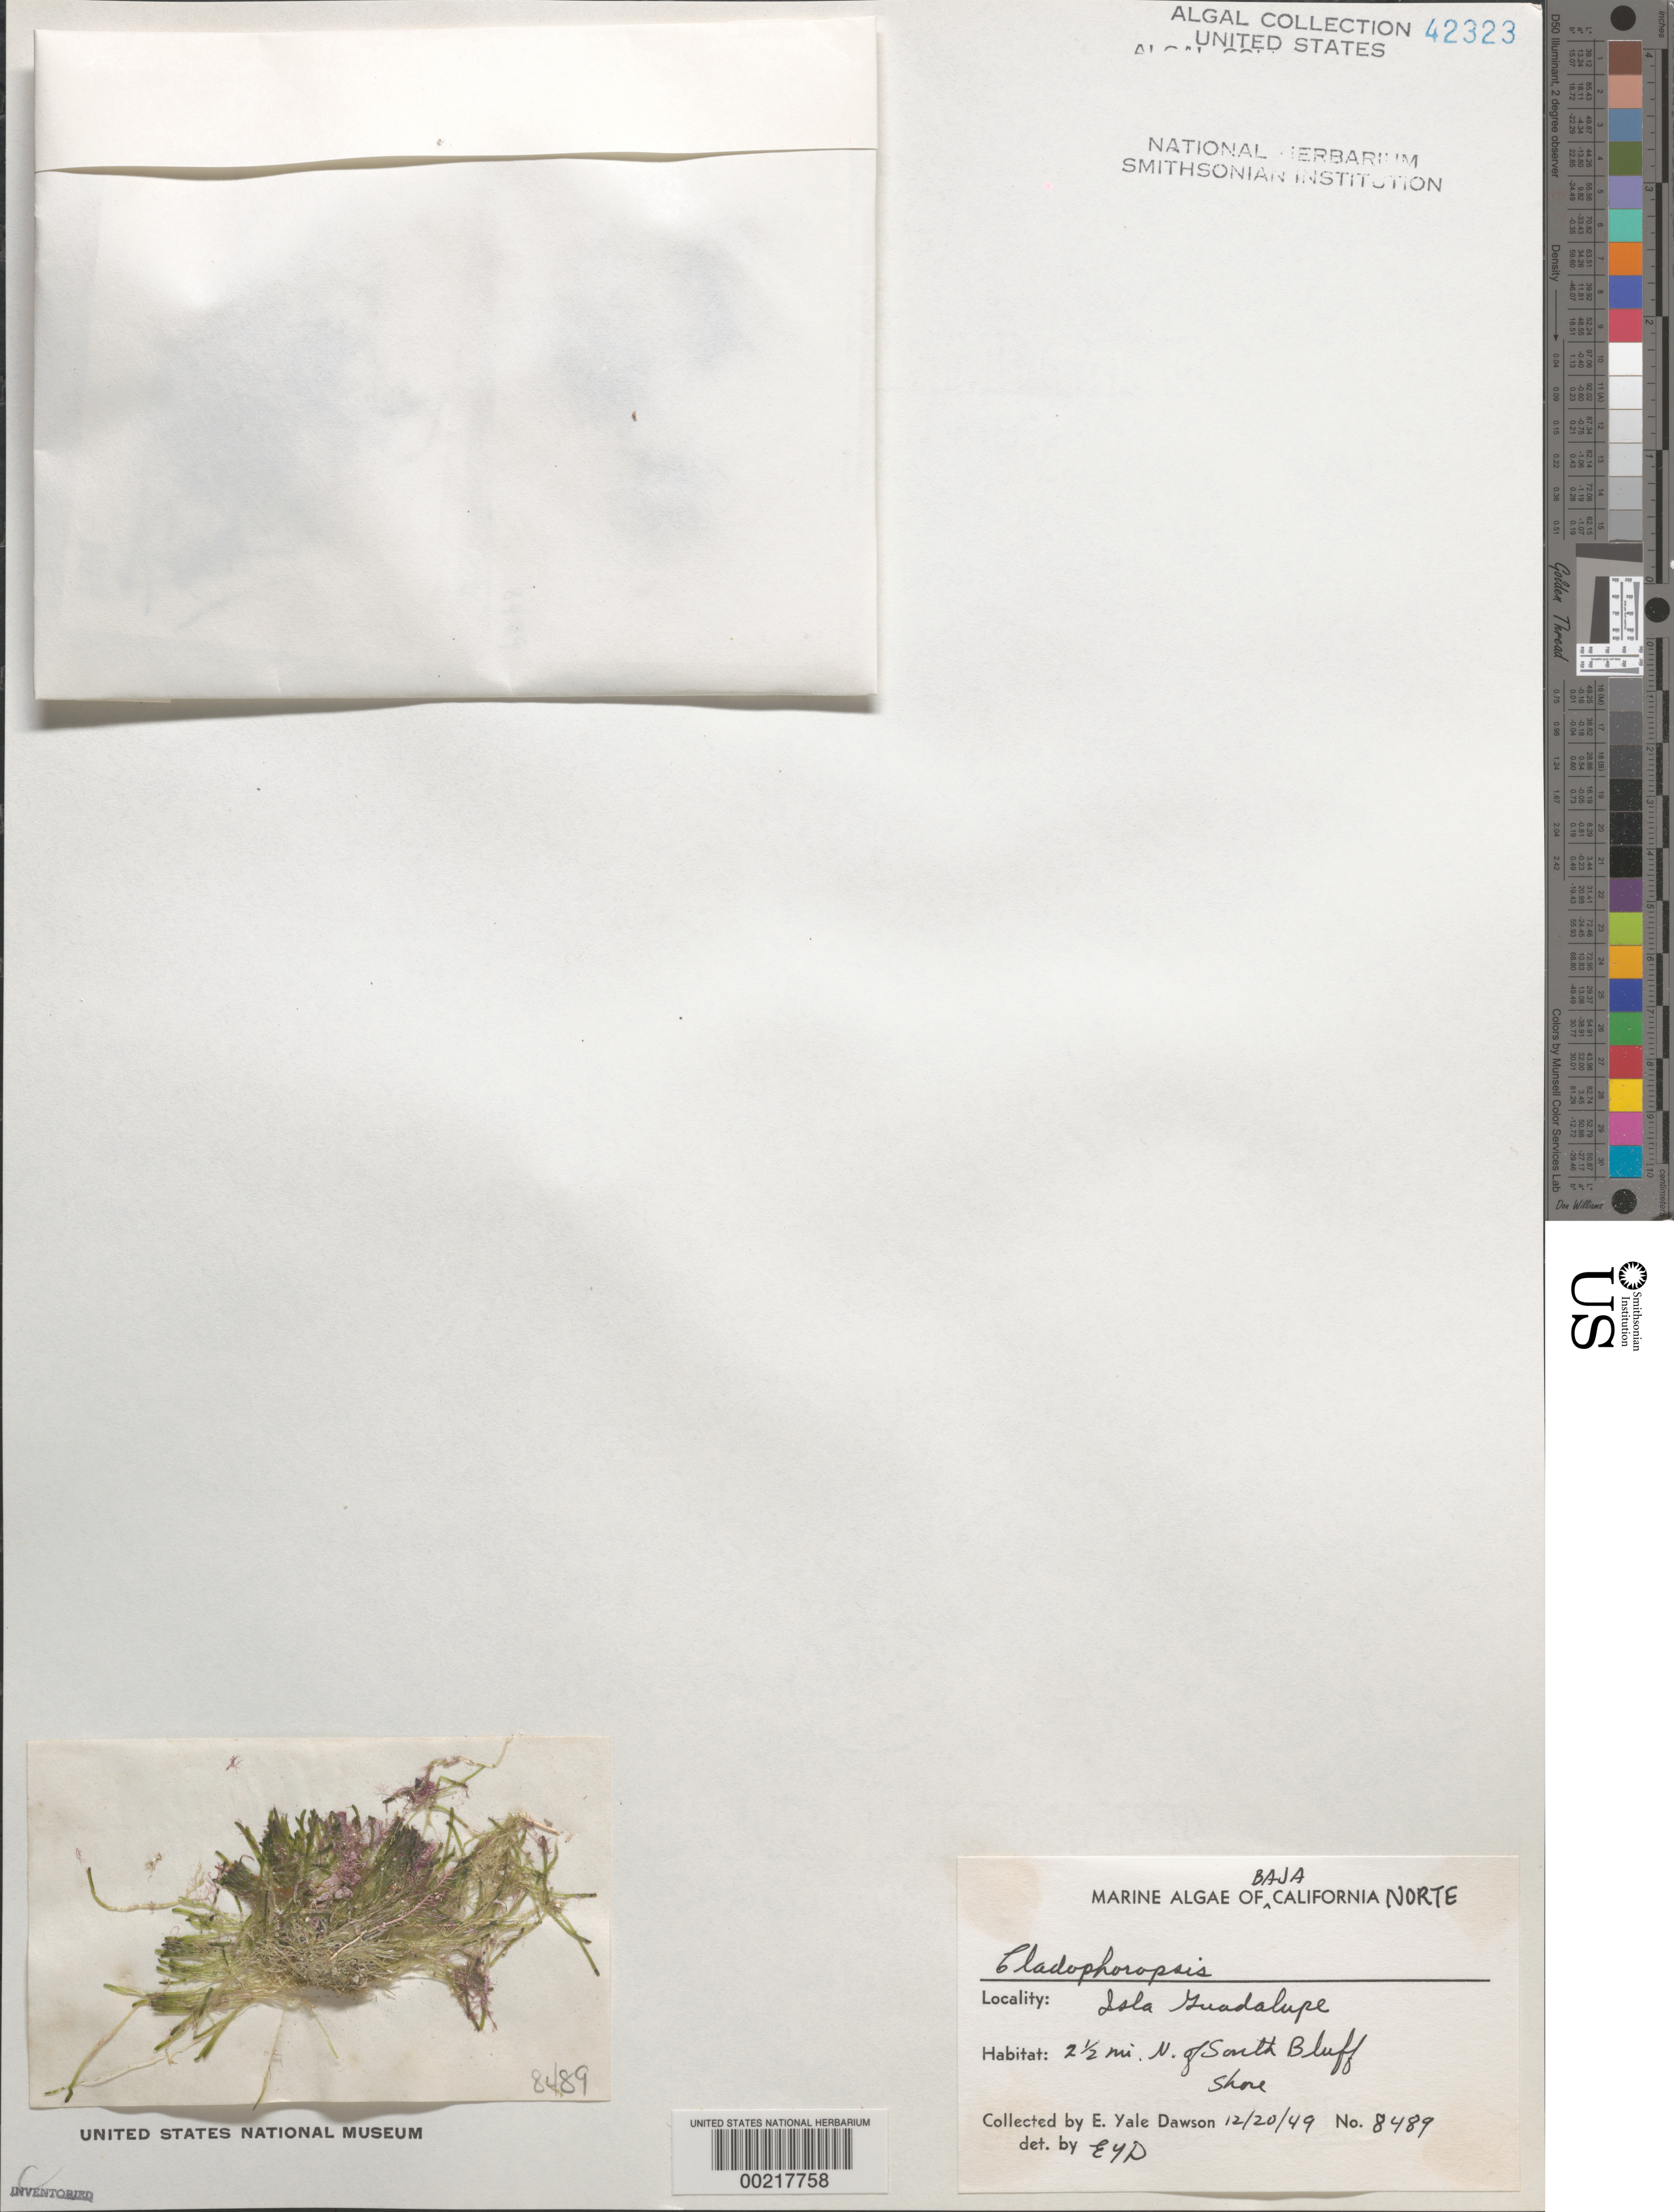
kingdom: Plantae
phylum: Chlorophyta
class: Ulvophyceae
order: Siphonocladales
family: Boodleaceae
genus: Cladophoropsis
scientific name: Cladophoropsis sp.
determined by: Dawson, E. Y.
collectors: E. Y. Dawson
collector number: EYD 8489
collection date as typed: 20 Dec 1949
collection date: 1949-12-20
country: Mexico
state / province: Baja California Norte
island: Isla Guadalupe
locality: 2.5 miles north of South Bluff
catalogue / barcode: US 42323